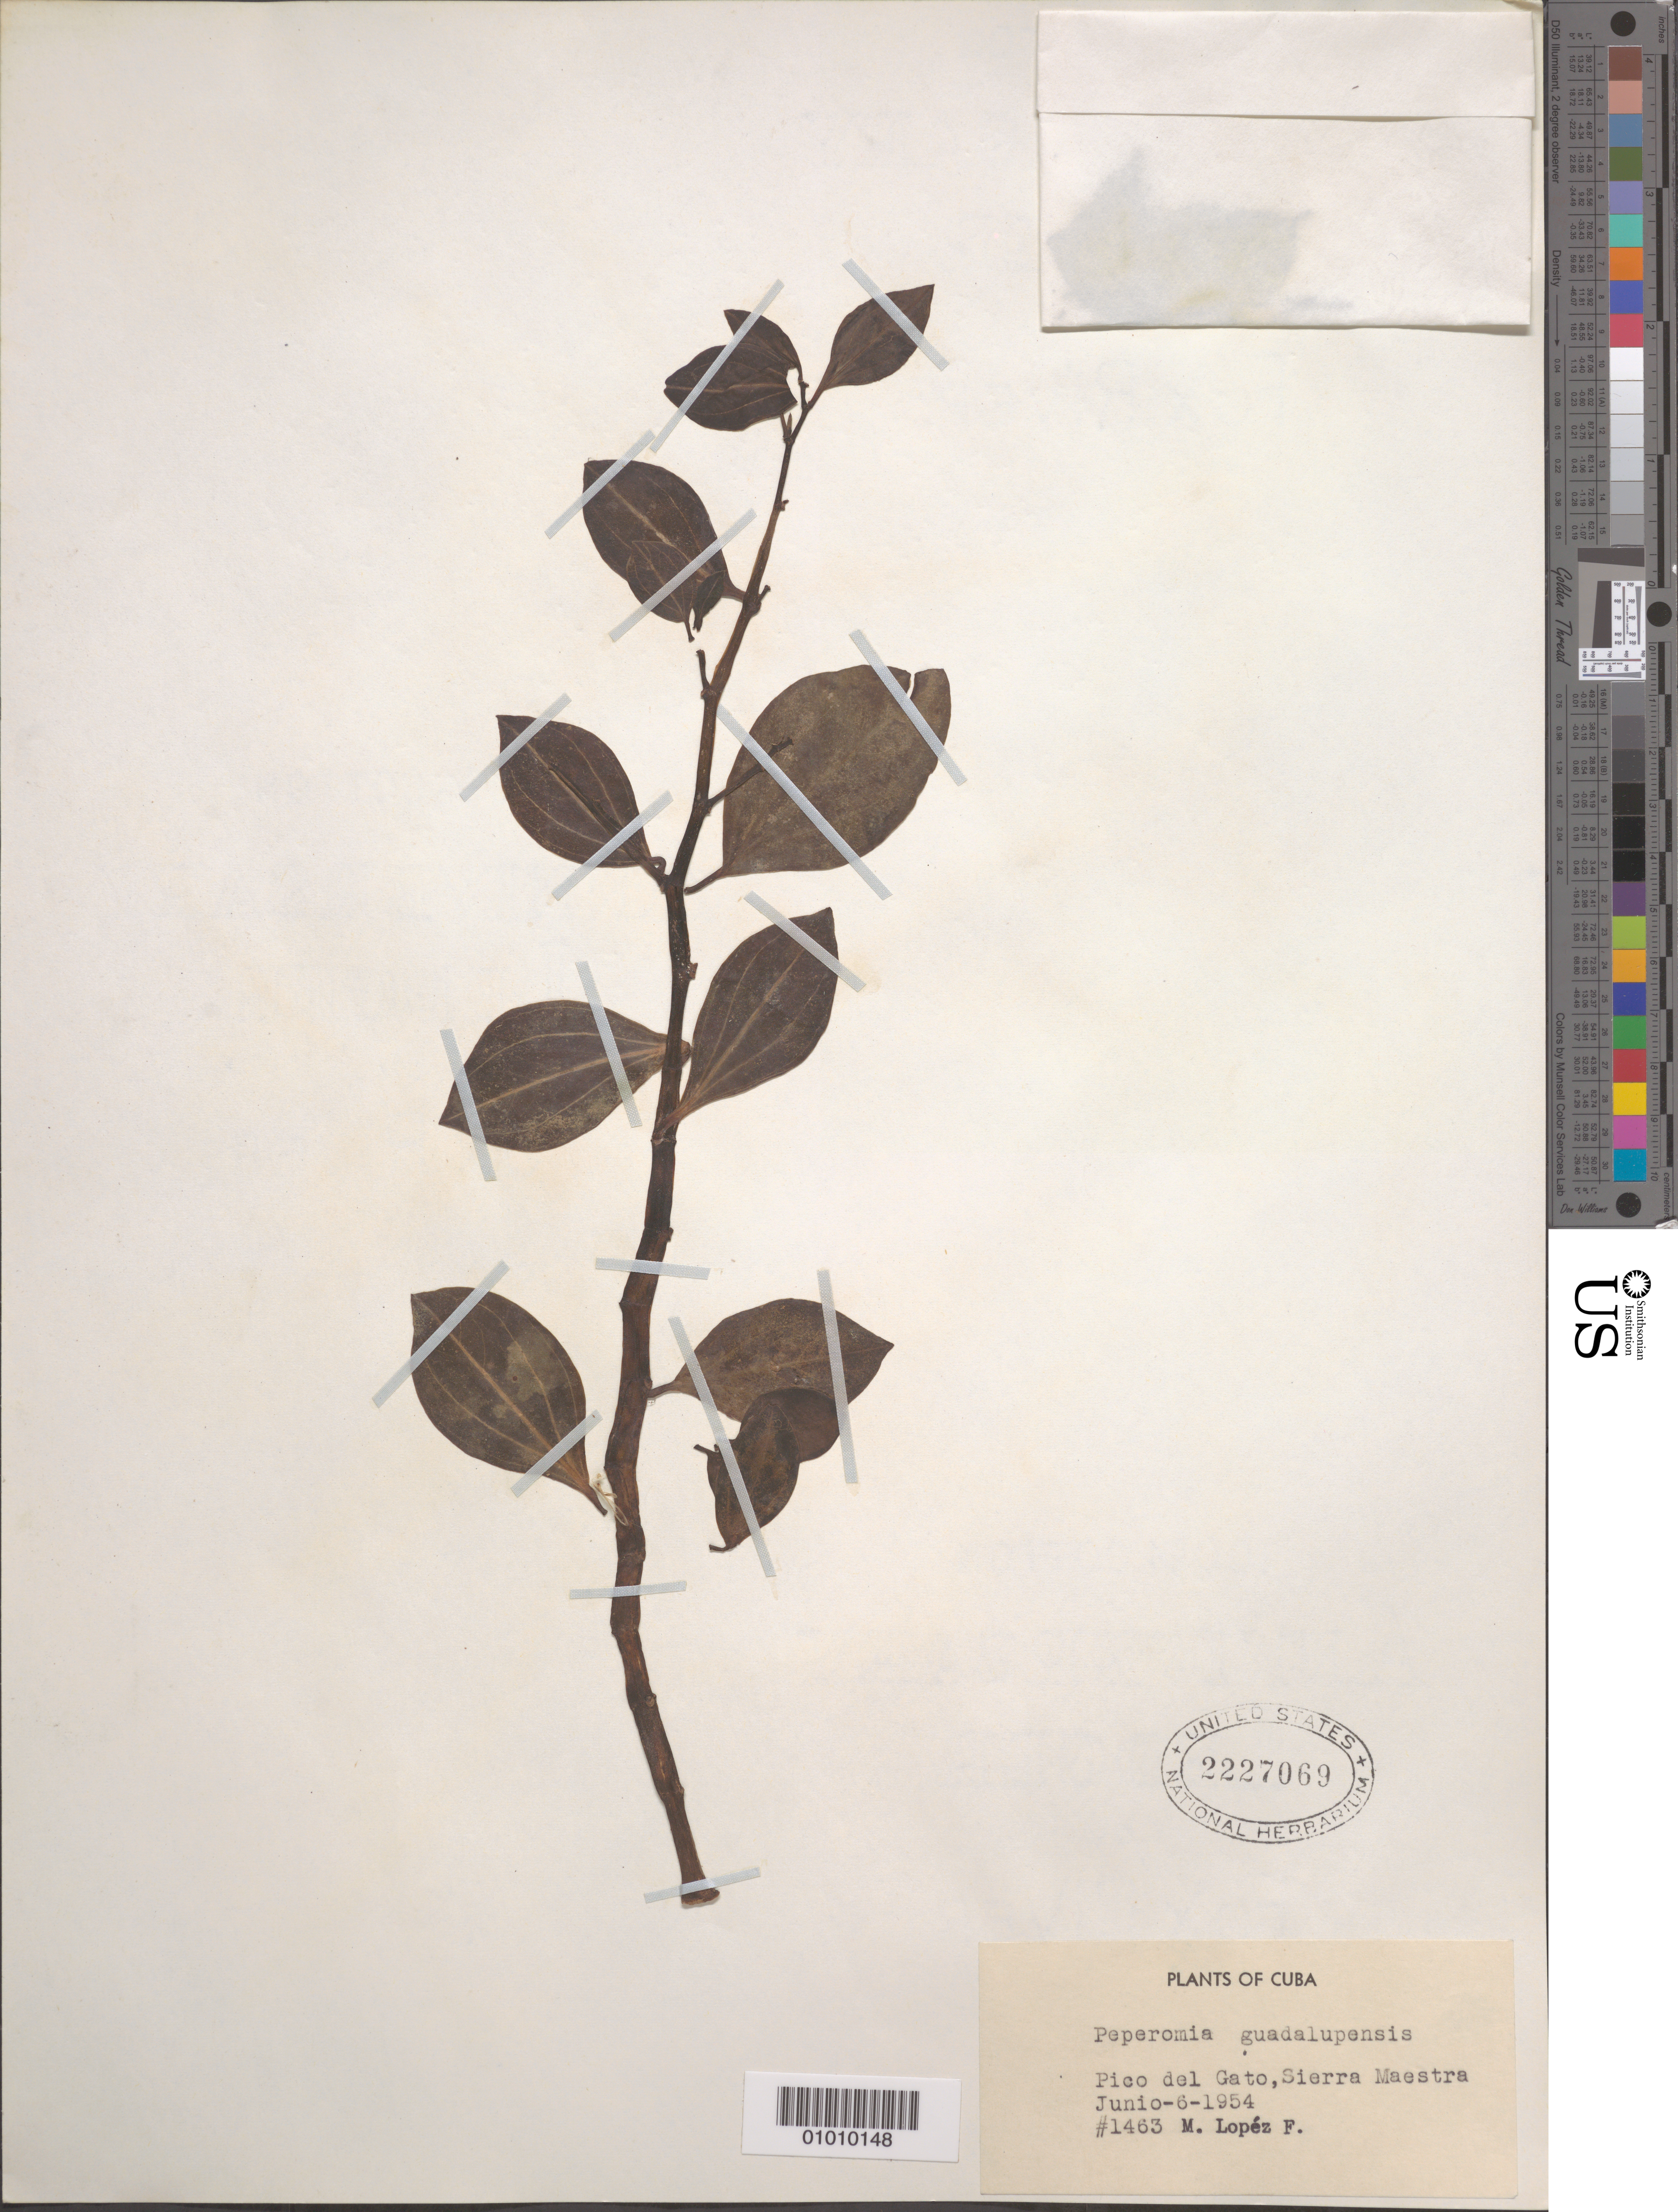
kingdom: Plantae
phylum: Tracheophyta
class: Magnoliopsida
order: Piperales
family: Piperaceae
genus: Peperomia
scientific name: Peperomia guadaloupensis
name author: C. DC.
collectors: M. López Figueiras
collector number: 1463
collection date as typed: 06 Jun 1954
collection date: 1954-06-06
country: Cuba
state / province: Oriente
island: Cuba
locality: Pico Del Gato, Sierra Maestra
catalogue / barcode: US 2227069